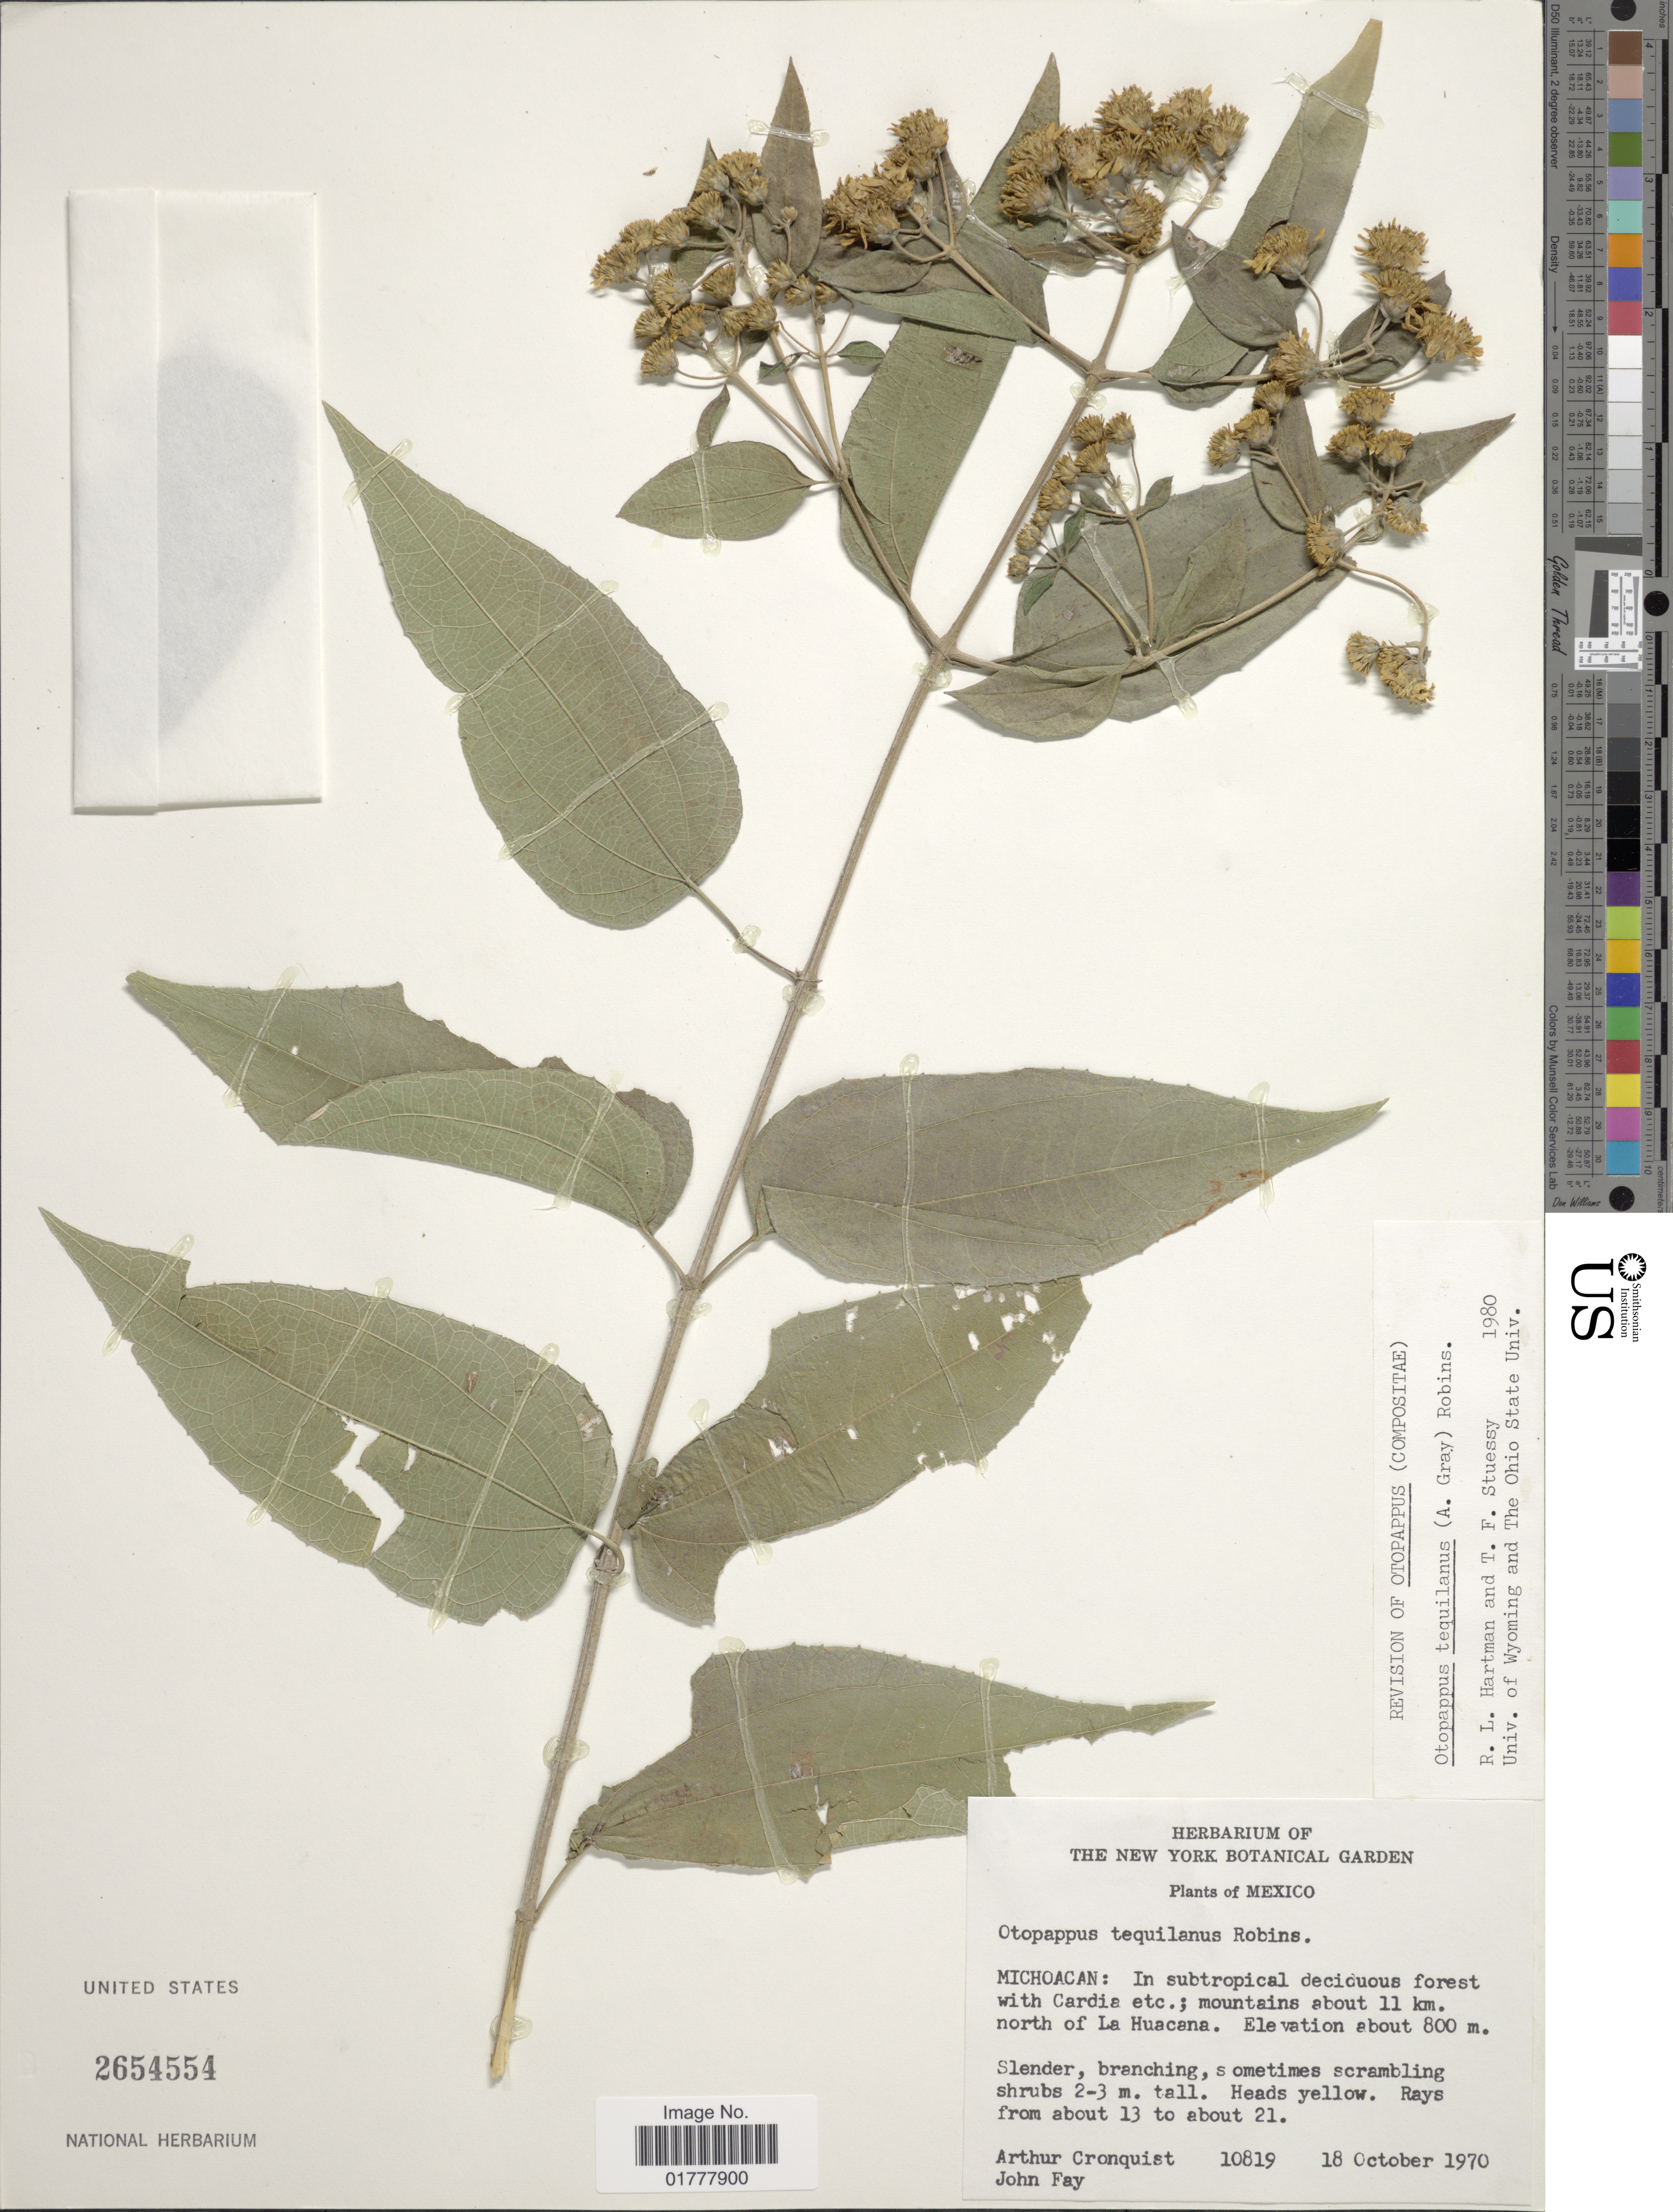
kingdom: Plantae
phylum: Tracheophyta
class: Magnoliopsida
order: Asterales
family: Asteraceae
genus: Otopappus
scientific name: Otopappus tequilanus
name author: (A. Gray) B.L. Rob.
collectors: A. J. Cronquist & J. M. Fay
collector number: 10819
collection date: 1970-10-18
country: Mexico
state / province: Michoacán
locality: Michoacan: In subtropical deciduous forest with cardia etc. mountains about 11 km north of La Huacana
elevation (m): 800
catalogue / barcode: US 2654554